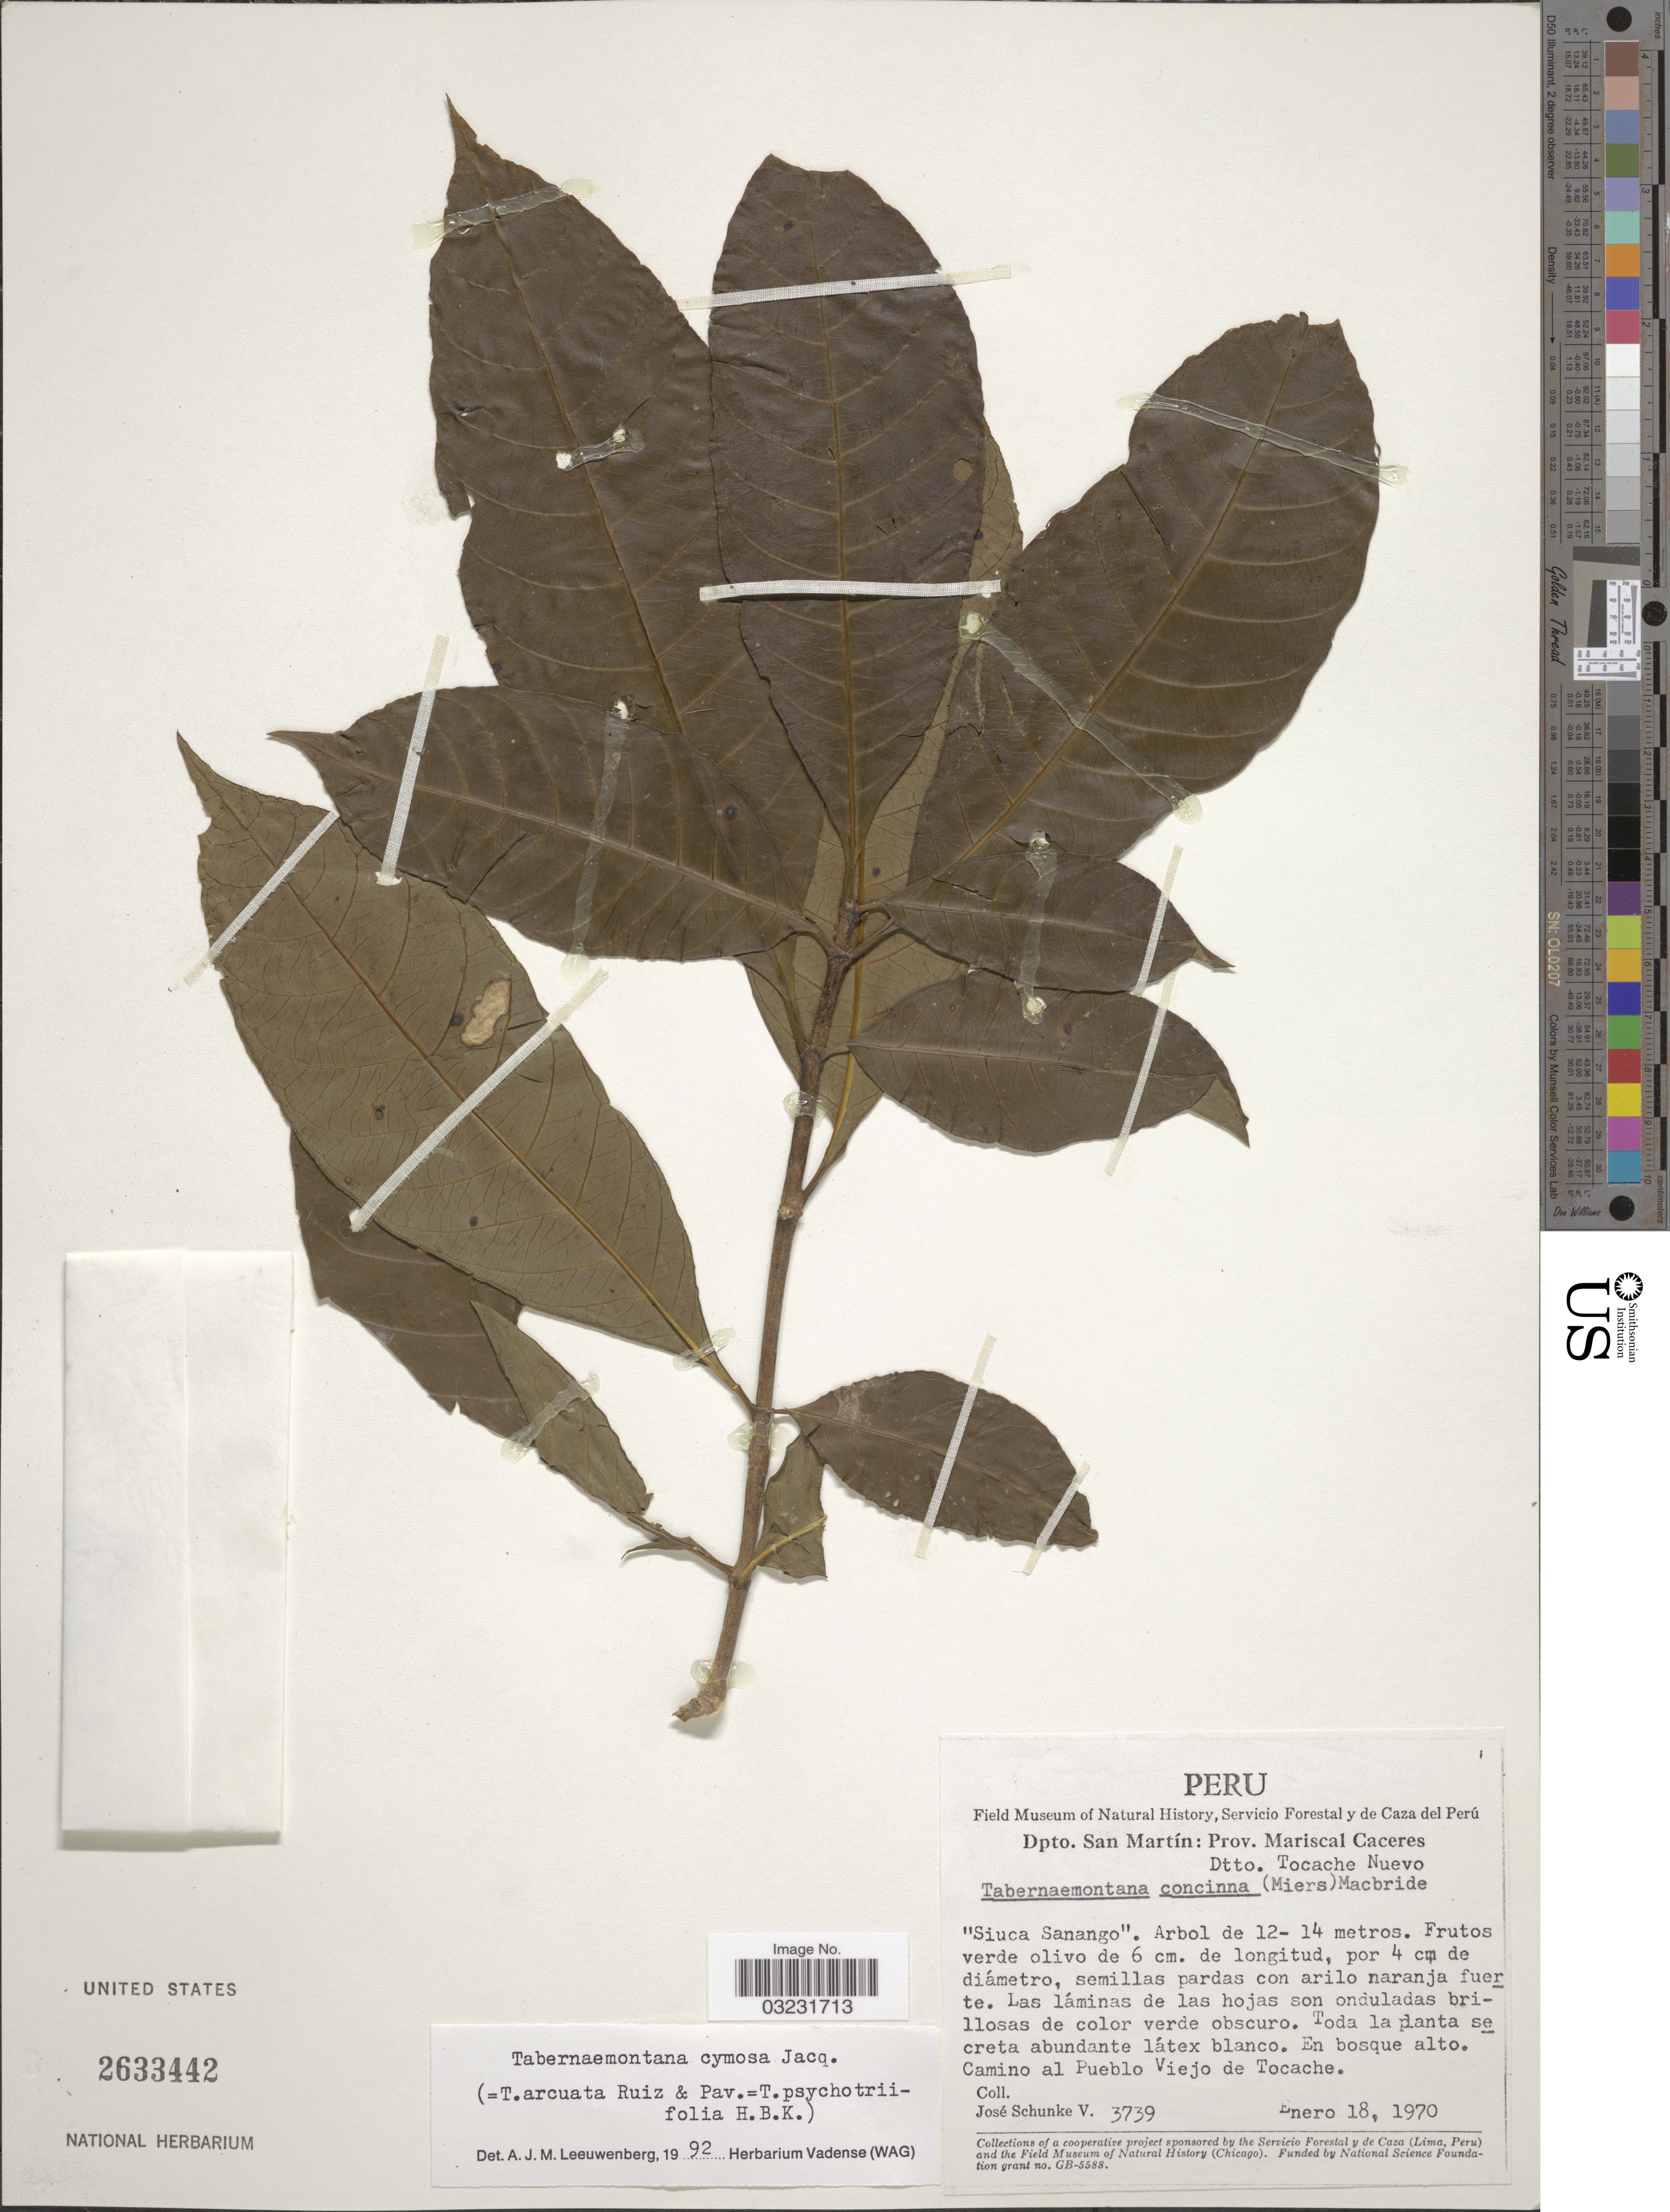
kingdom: Plantae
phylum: Tracheophyta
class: Magnoliopsida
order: Gentianales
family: Apocynaceae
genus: Tabernaemontana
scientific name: Tabernaemontana cymosa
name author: Jacq.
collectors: J. Schunke Vigo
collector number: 3739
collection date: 1970-01-18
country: Peru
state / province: San Martín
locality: Dpto. San Martín: Prov. Mariscal Caceres. Dtto. Tocache Nuevo. Camino al Pueblo Viejo de Tocache.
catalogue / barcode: US 2633442